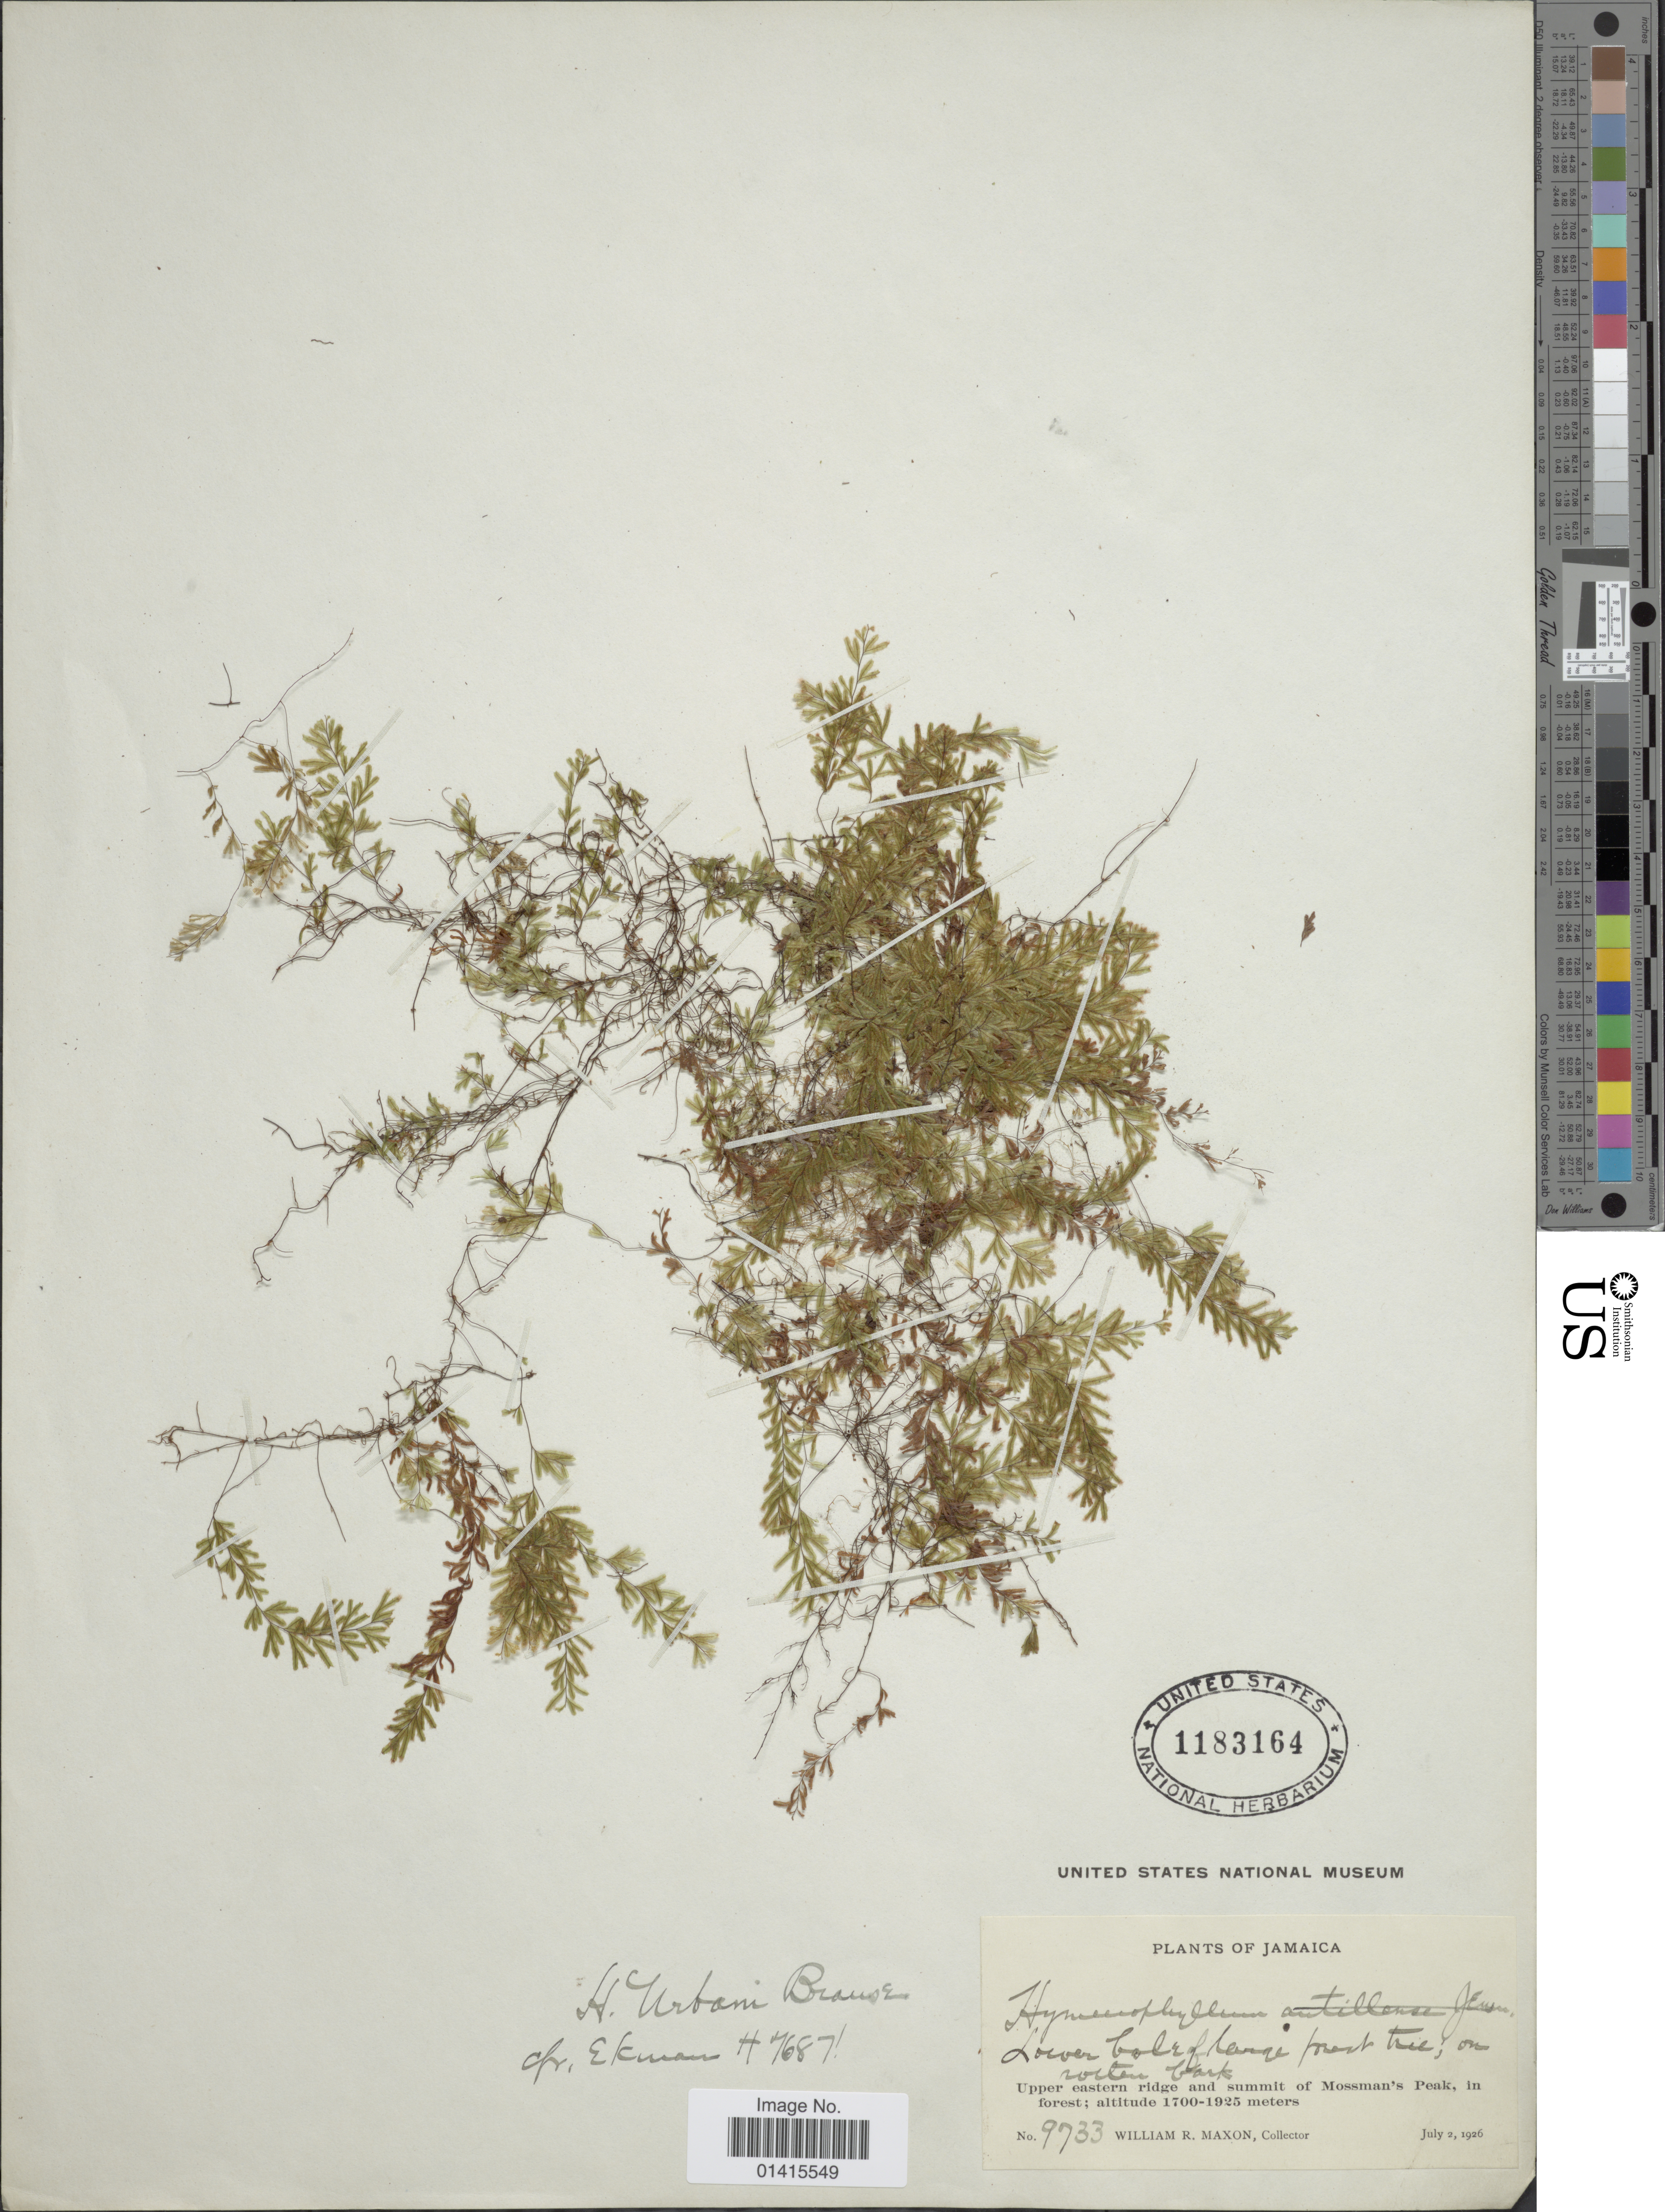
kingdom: Plantae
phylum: Tracheophyta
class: Polypodiopsida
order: Hymenophyllales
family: Hymenophyllaceae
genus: Hymenophyllum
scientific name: Hymenophyllum urbanii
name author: Brause in Urb.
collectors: W. R. Maxon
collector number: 9733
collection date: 1926-07-02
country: Jamaica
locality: Upper eastern ridge and summit of Mossman's Peak, in forest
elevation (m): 1700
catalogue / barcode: US 1183164